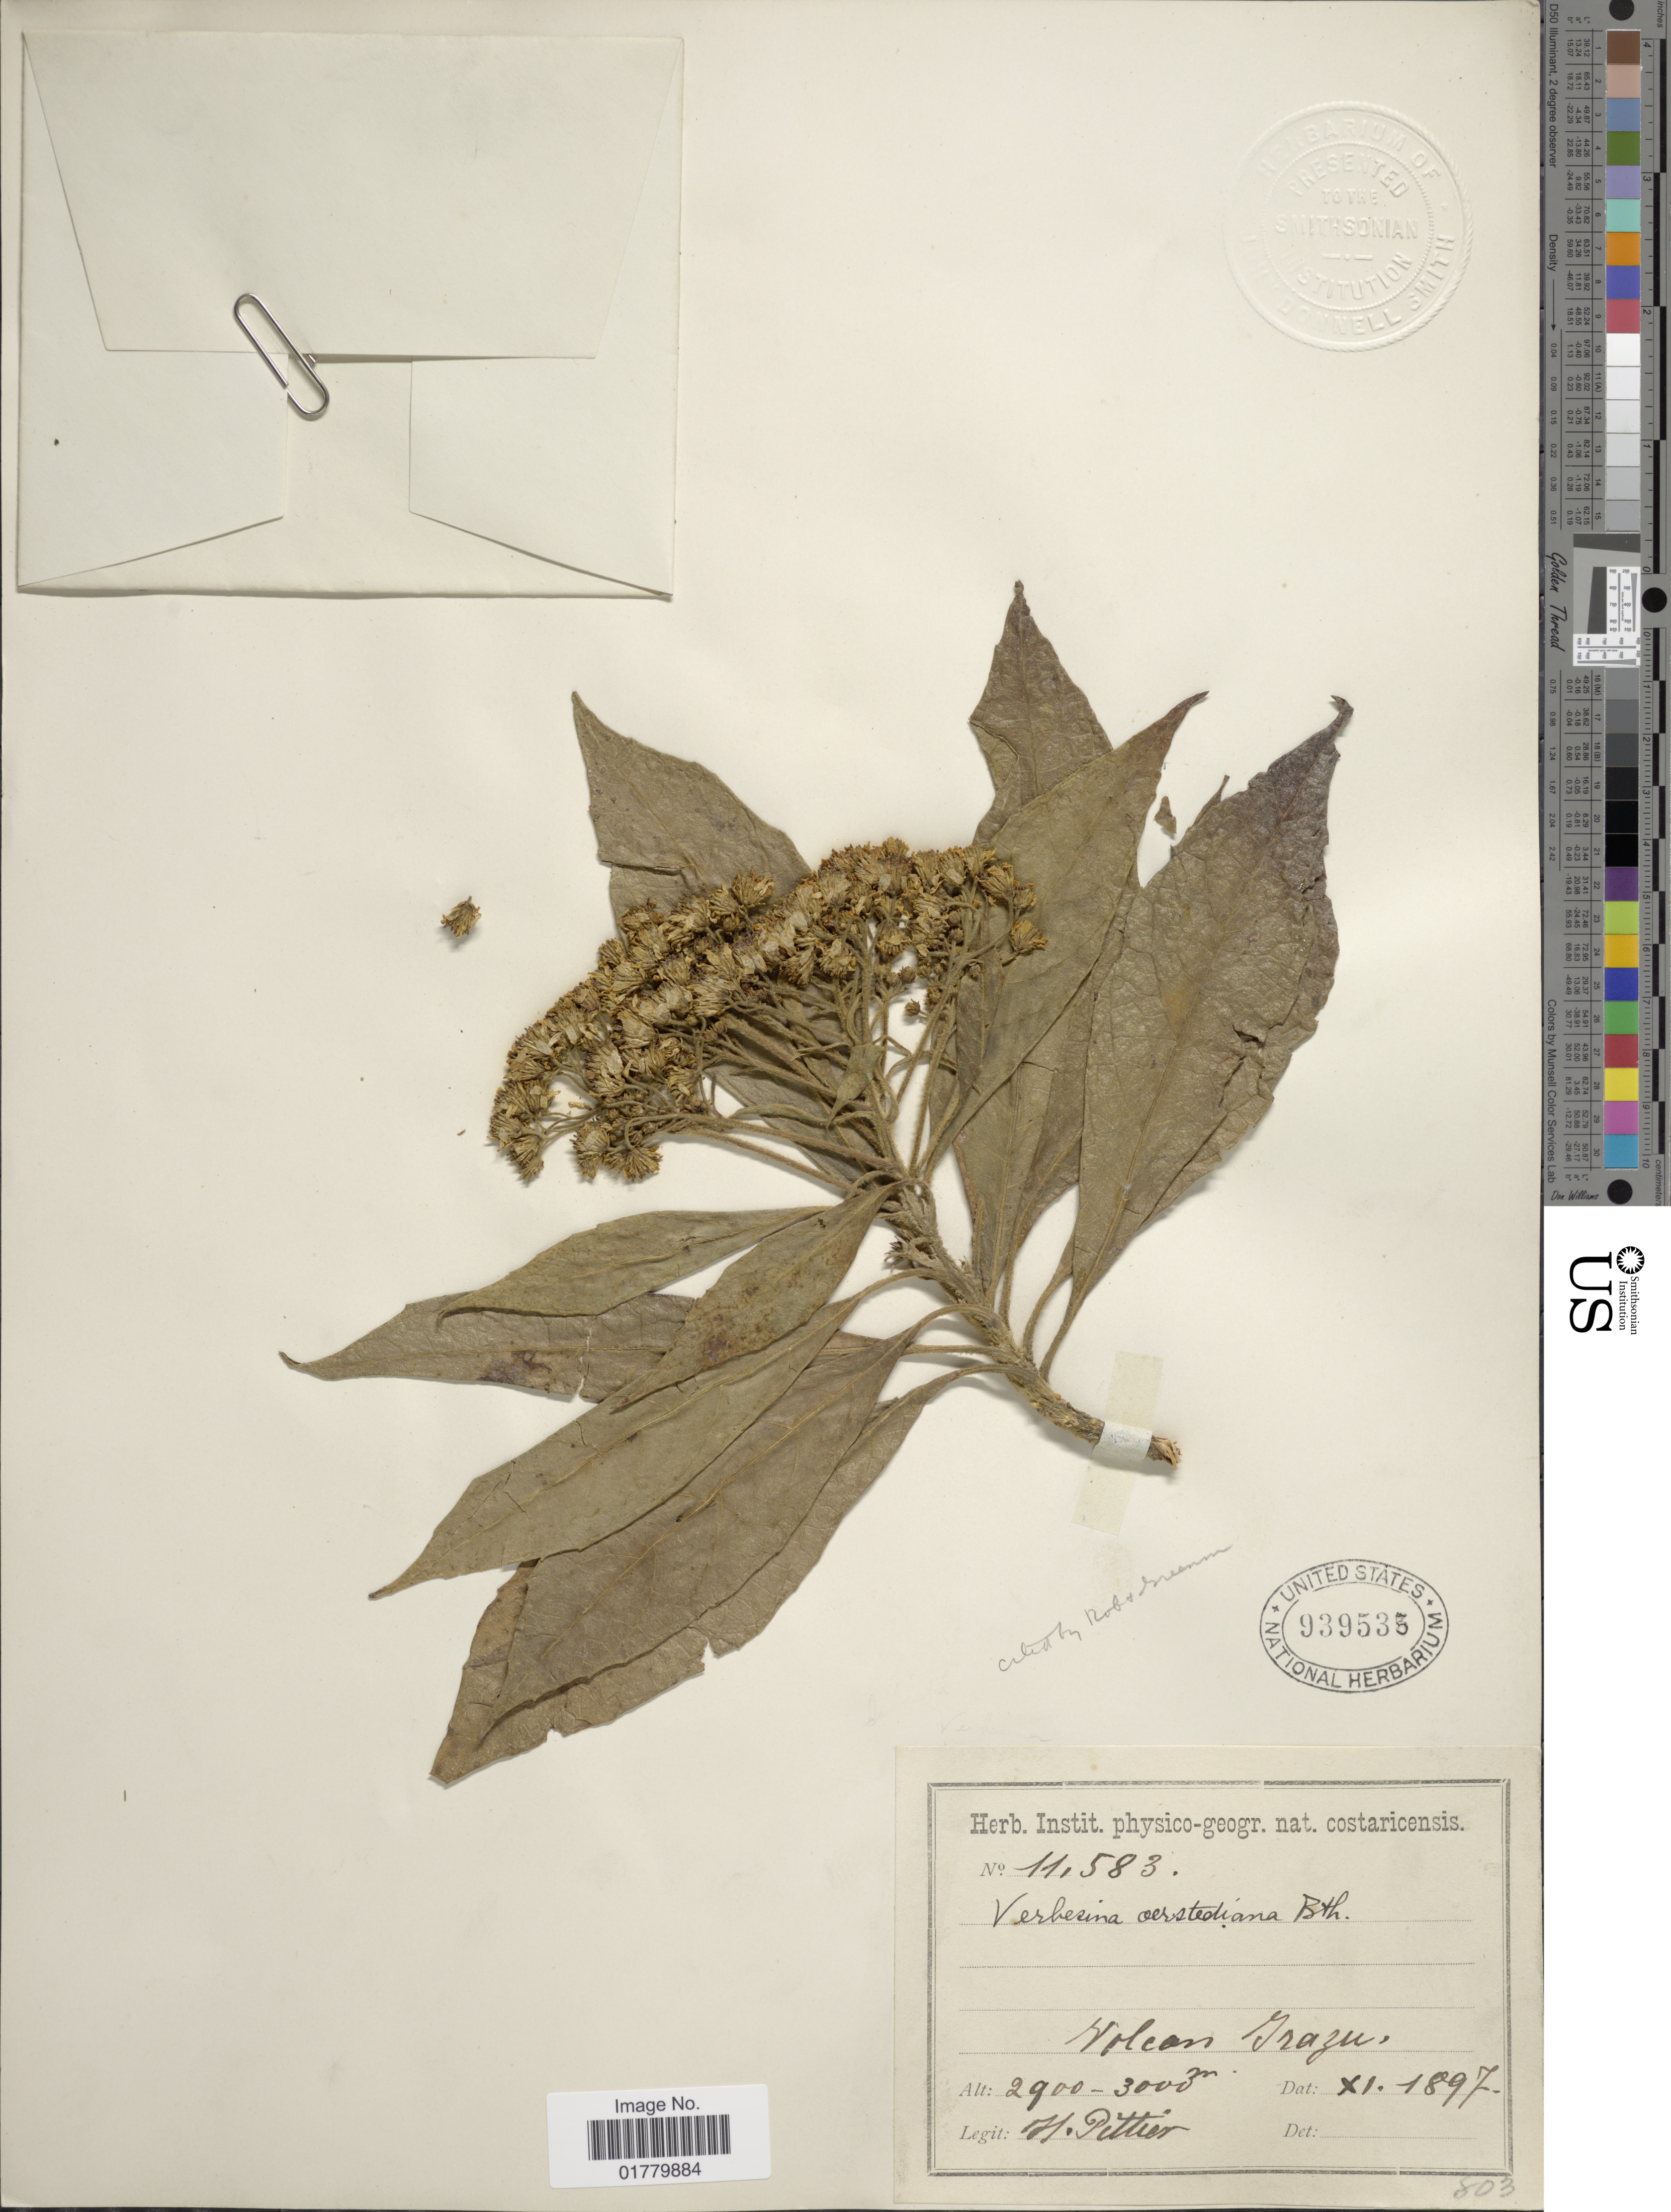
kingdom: Plantae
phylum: Tracheophyta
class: Magnoliopsida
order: Asterales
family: Asteraceae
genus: Verbesina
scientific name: Verbesina oerstediana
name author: Benth. in Oerst.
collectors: H. F. Pittier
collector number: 11583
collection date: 1897-11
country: Costa Rica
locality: Volcan Irazu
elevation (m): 2900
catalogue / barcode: US 939535